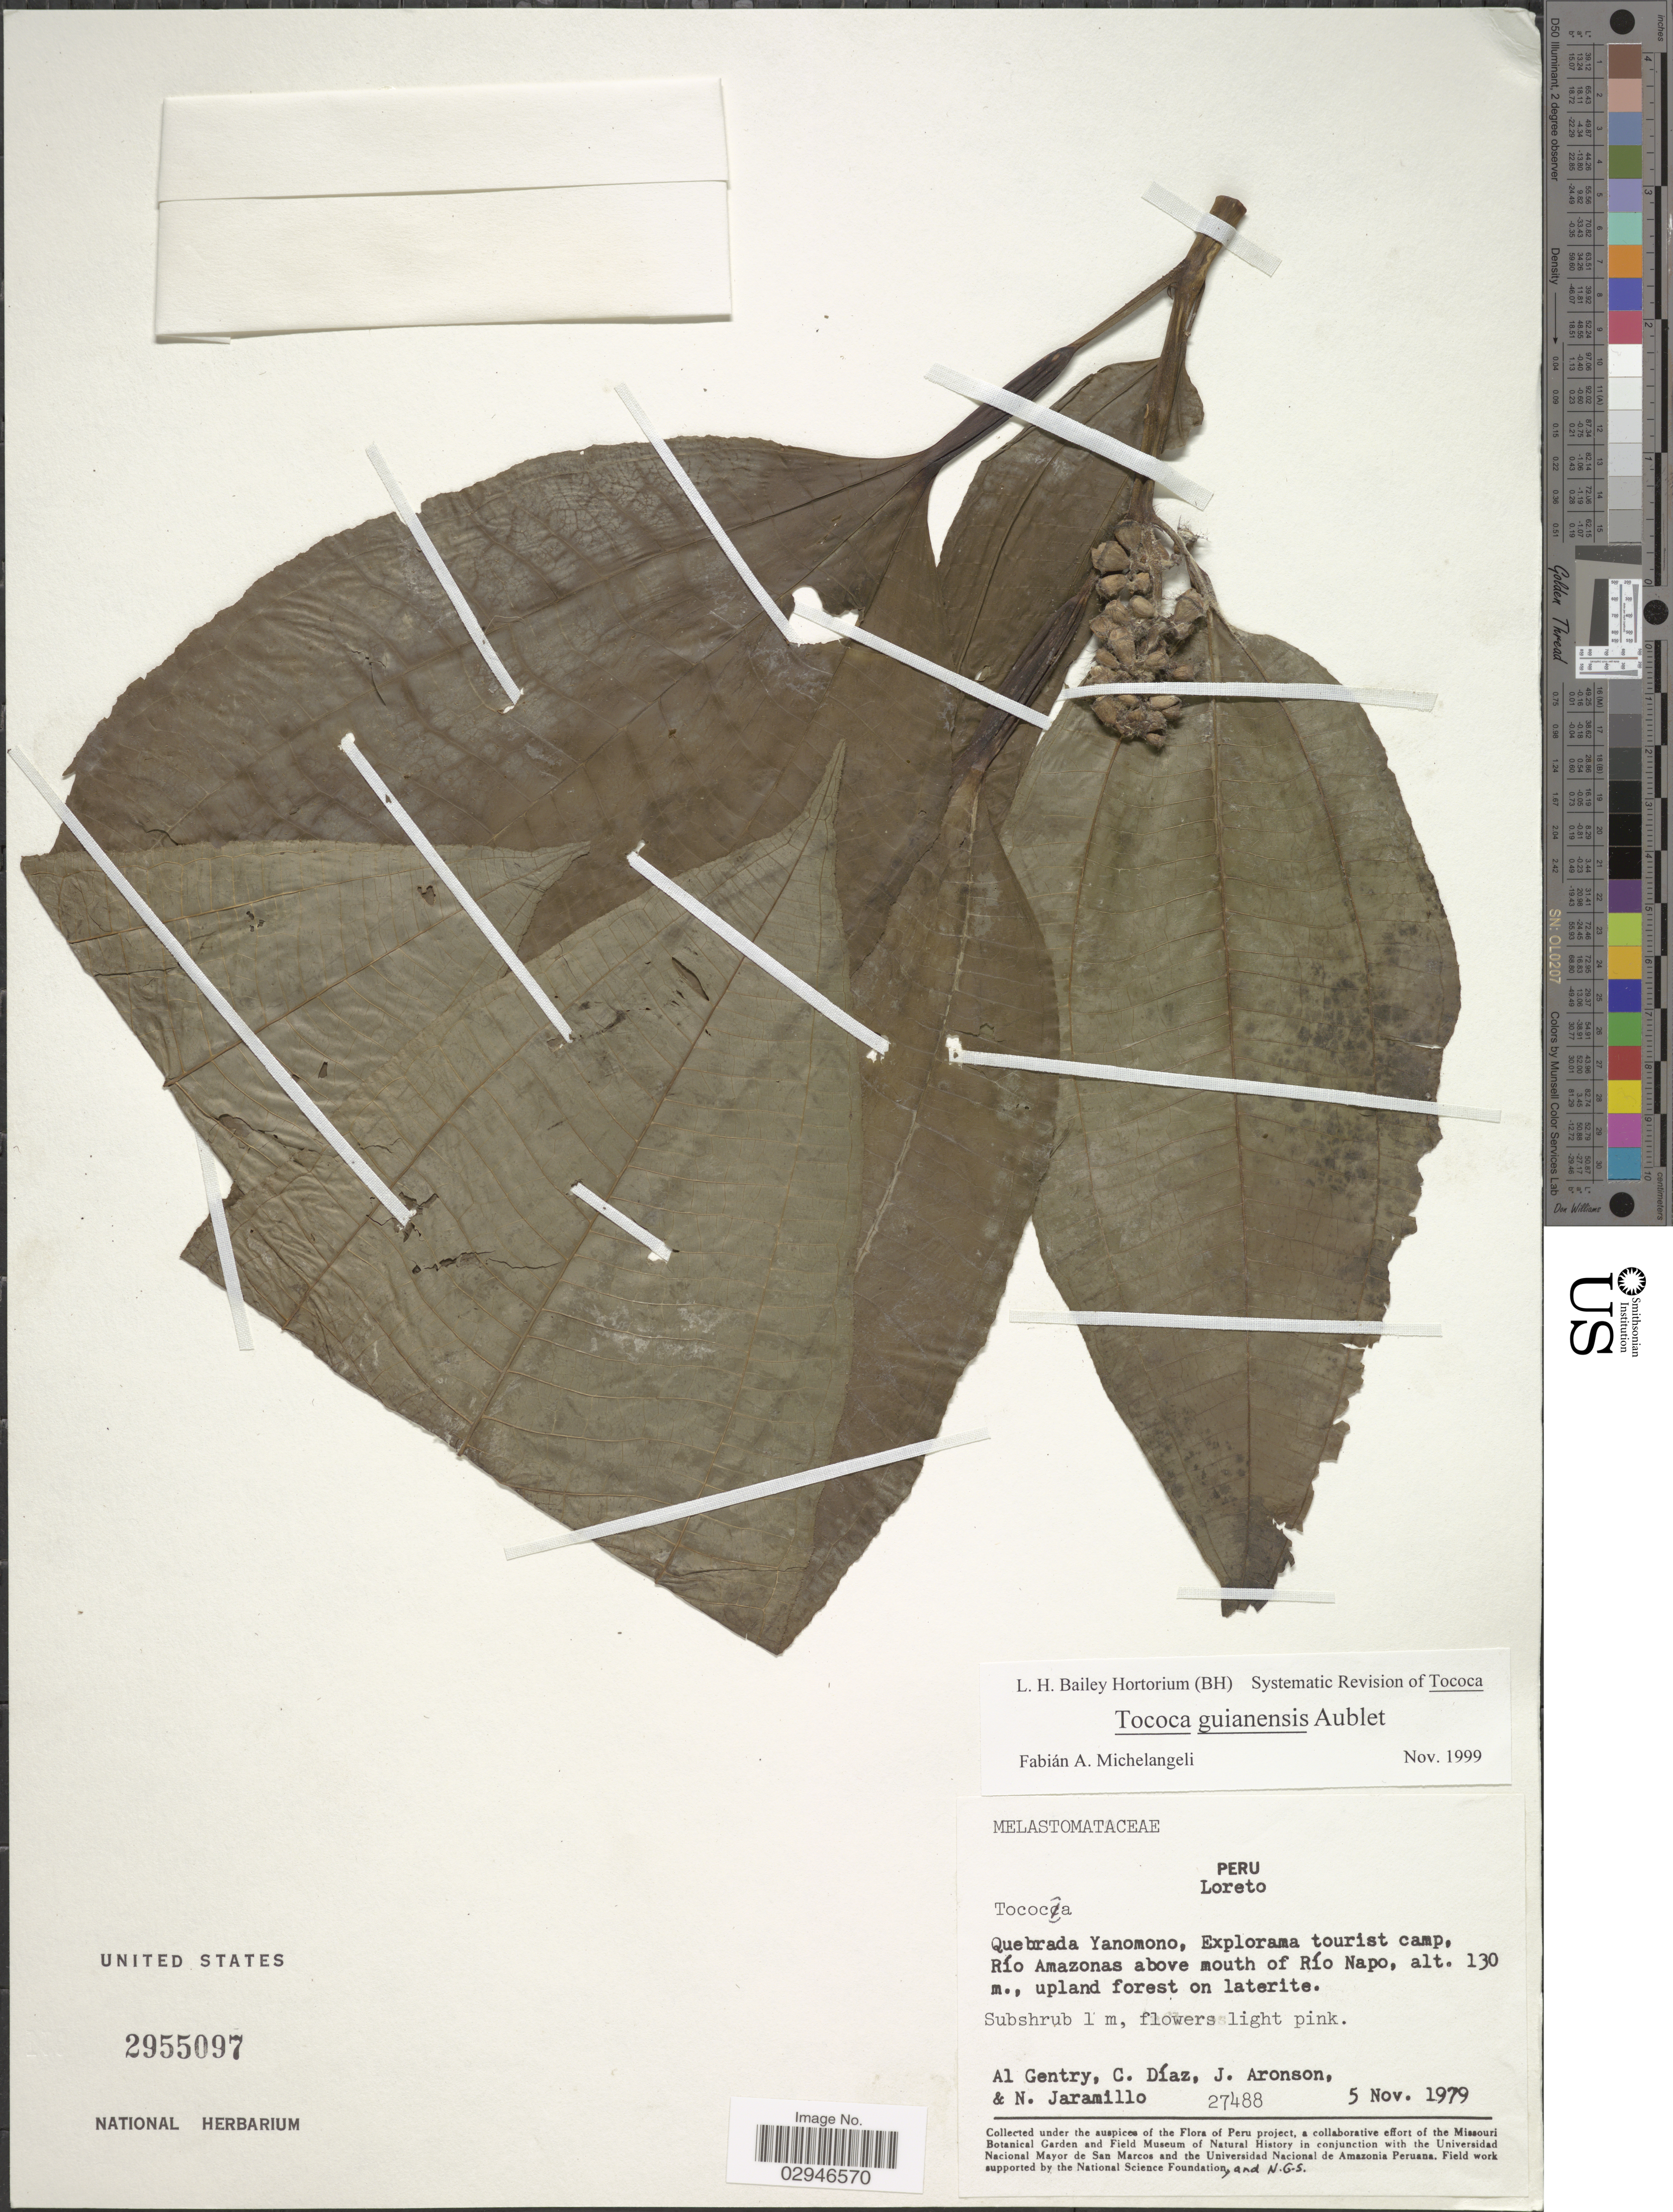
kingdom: Plantae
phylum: Tracheophyta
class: Magnoliopsida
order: Myrtales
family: Melastomataceae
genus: Tococa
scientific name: Tococa guianensis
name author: Aubl.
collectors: A. H. Gentry, C. Díaz, J. Aronson & N. Jaramillo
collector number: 27488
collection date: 1979-11-05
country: Peru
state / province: Loreto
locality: Quebrada Yanomono, Explorama tourist camp, Río Amazonas above mouth of Río Napo.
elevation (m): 130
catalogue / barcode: US 2955097